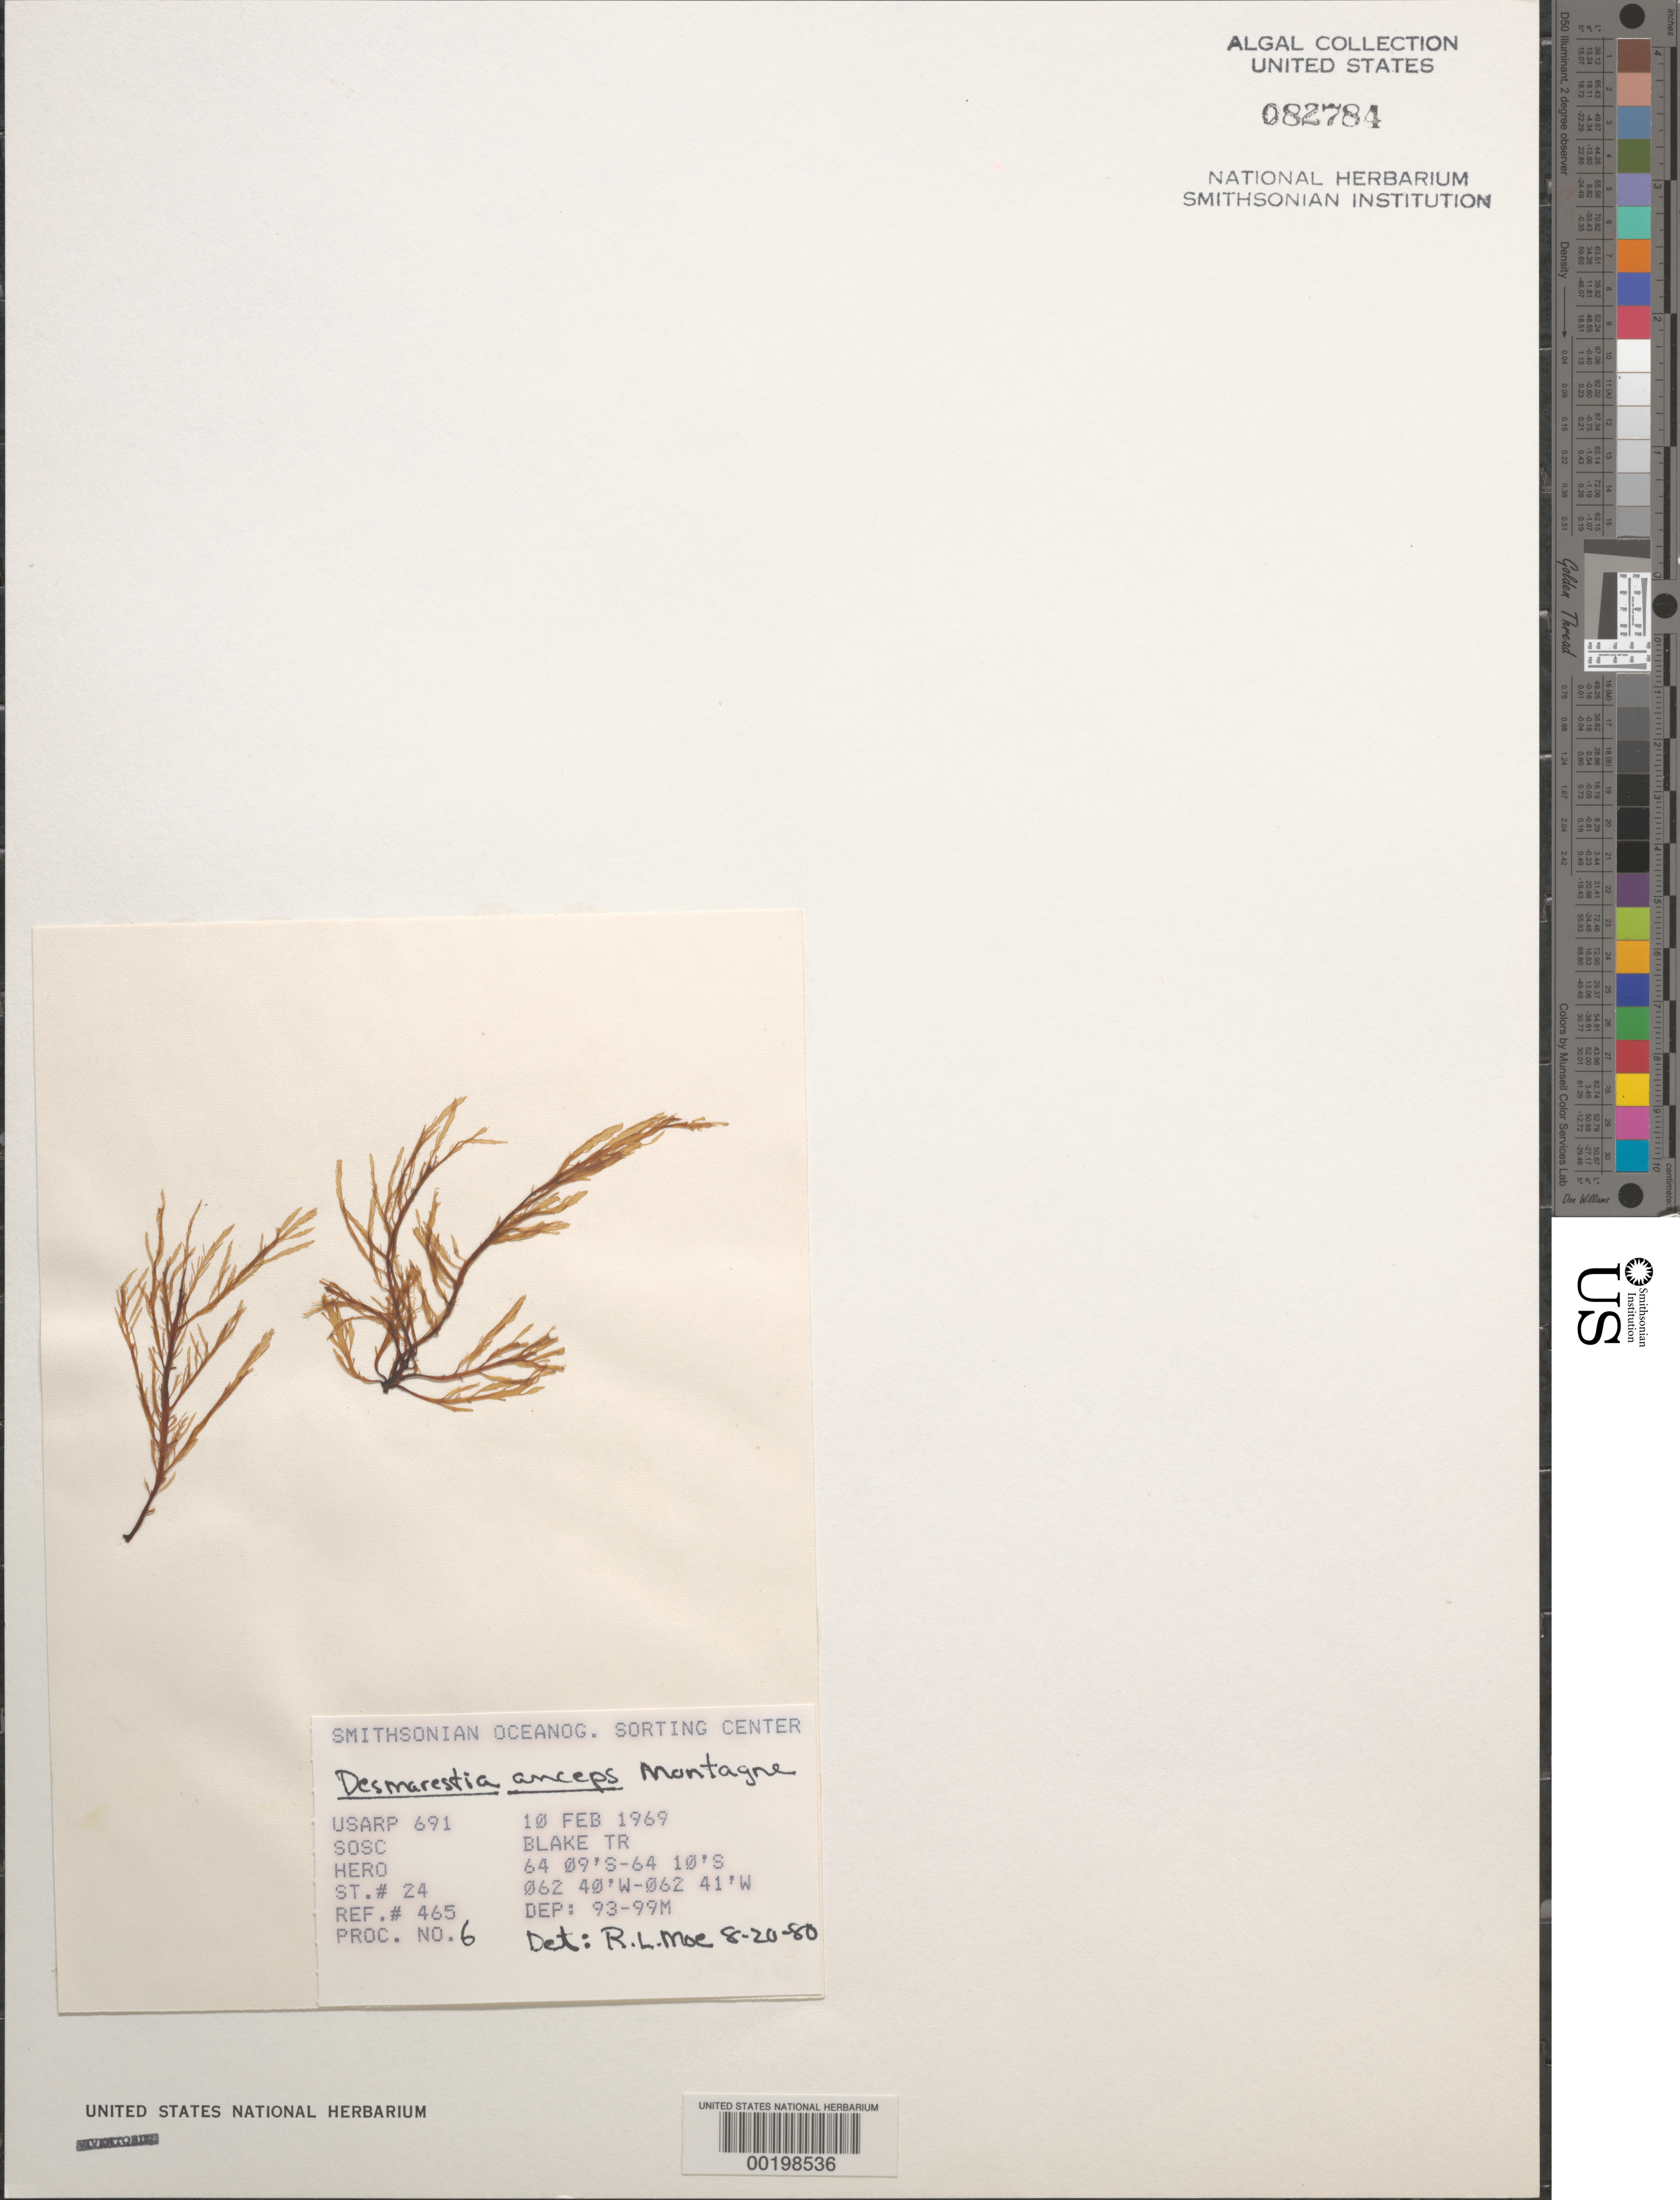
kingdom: Chromista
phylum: Ochrophyta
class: Phaeophyceae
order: Desmarestiales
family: Desmarestiaceae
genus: Desmarestia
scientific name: Desmarestia anceps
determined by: Moe, R. L.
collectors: SOSC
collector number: Station 24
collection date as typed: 10 Feb 1969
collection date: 1969-02-10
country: Antarctica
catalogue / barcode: US 82784